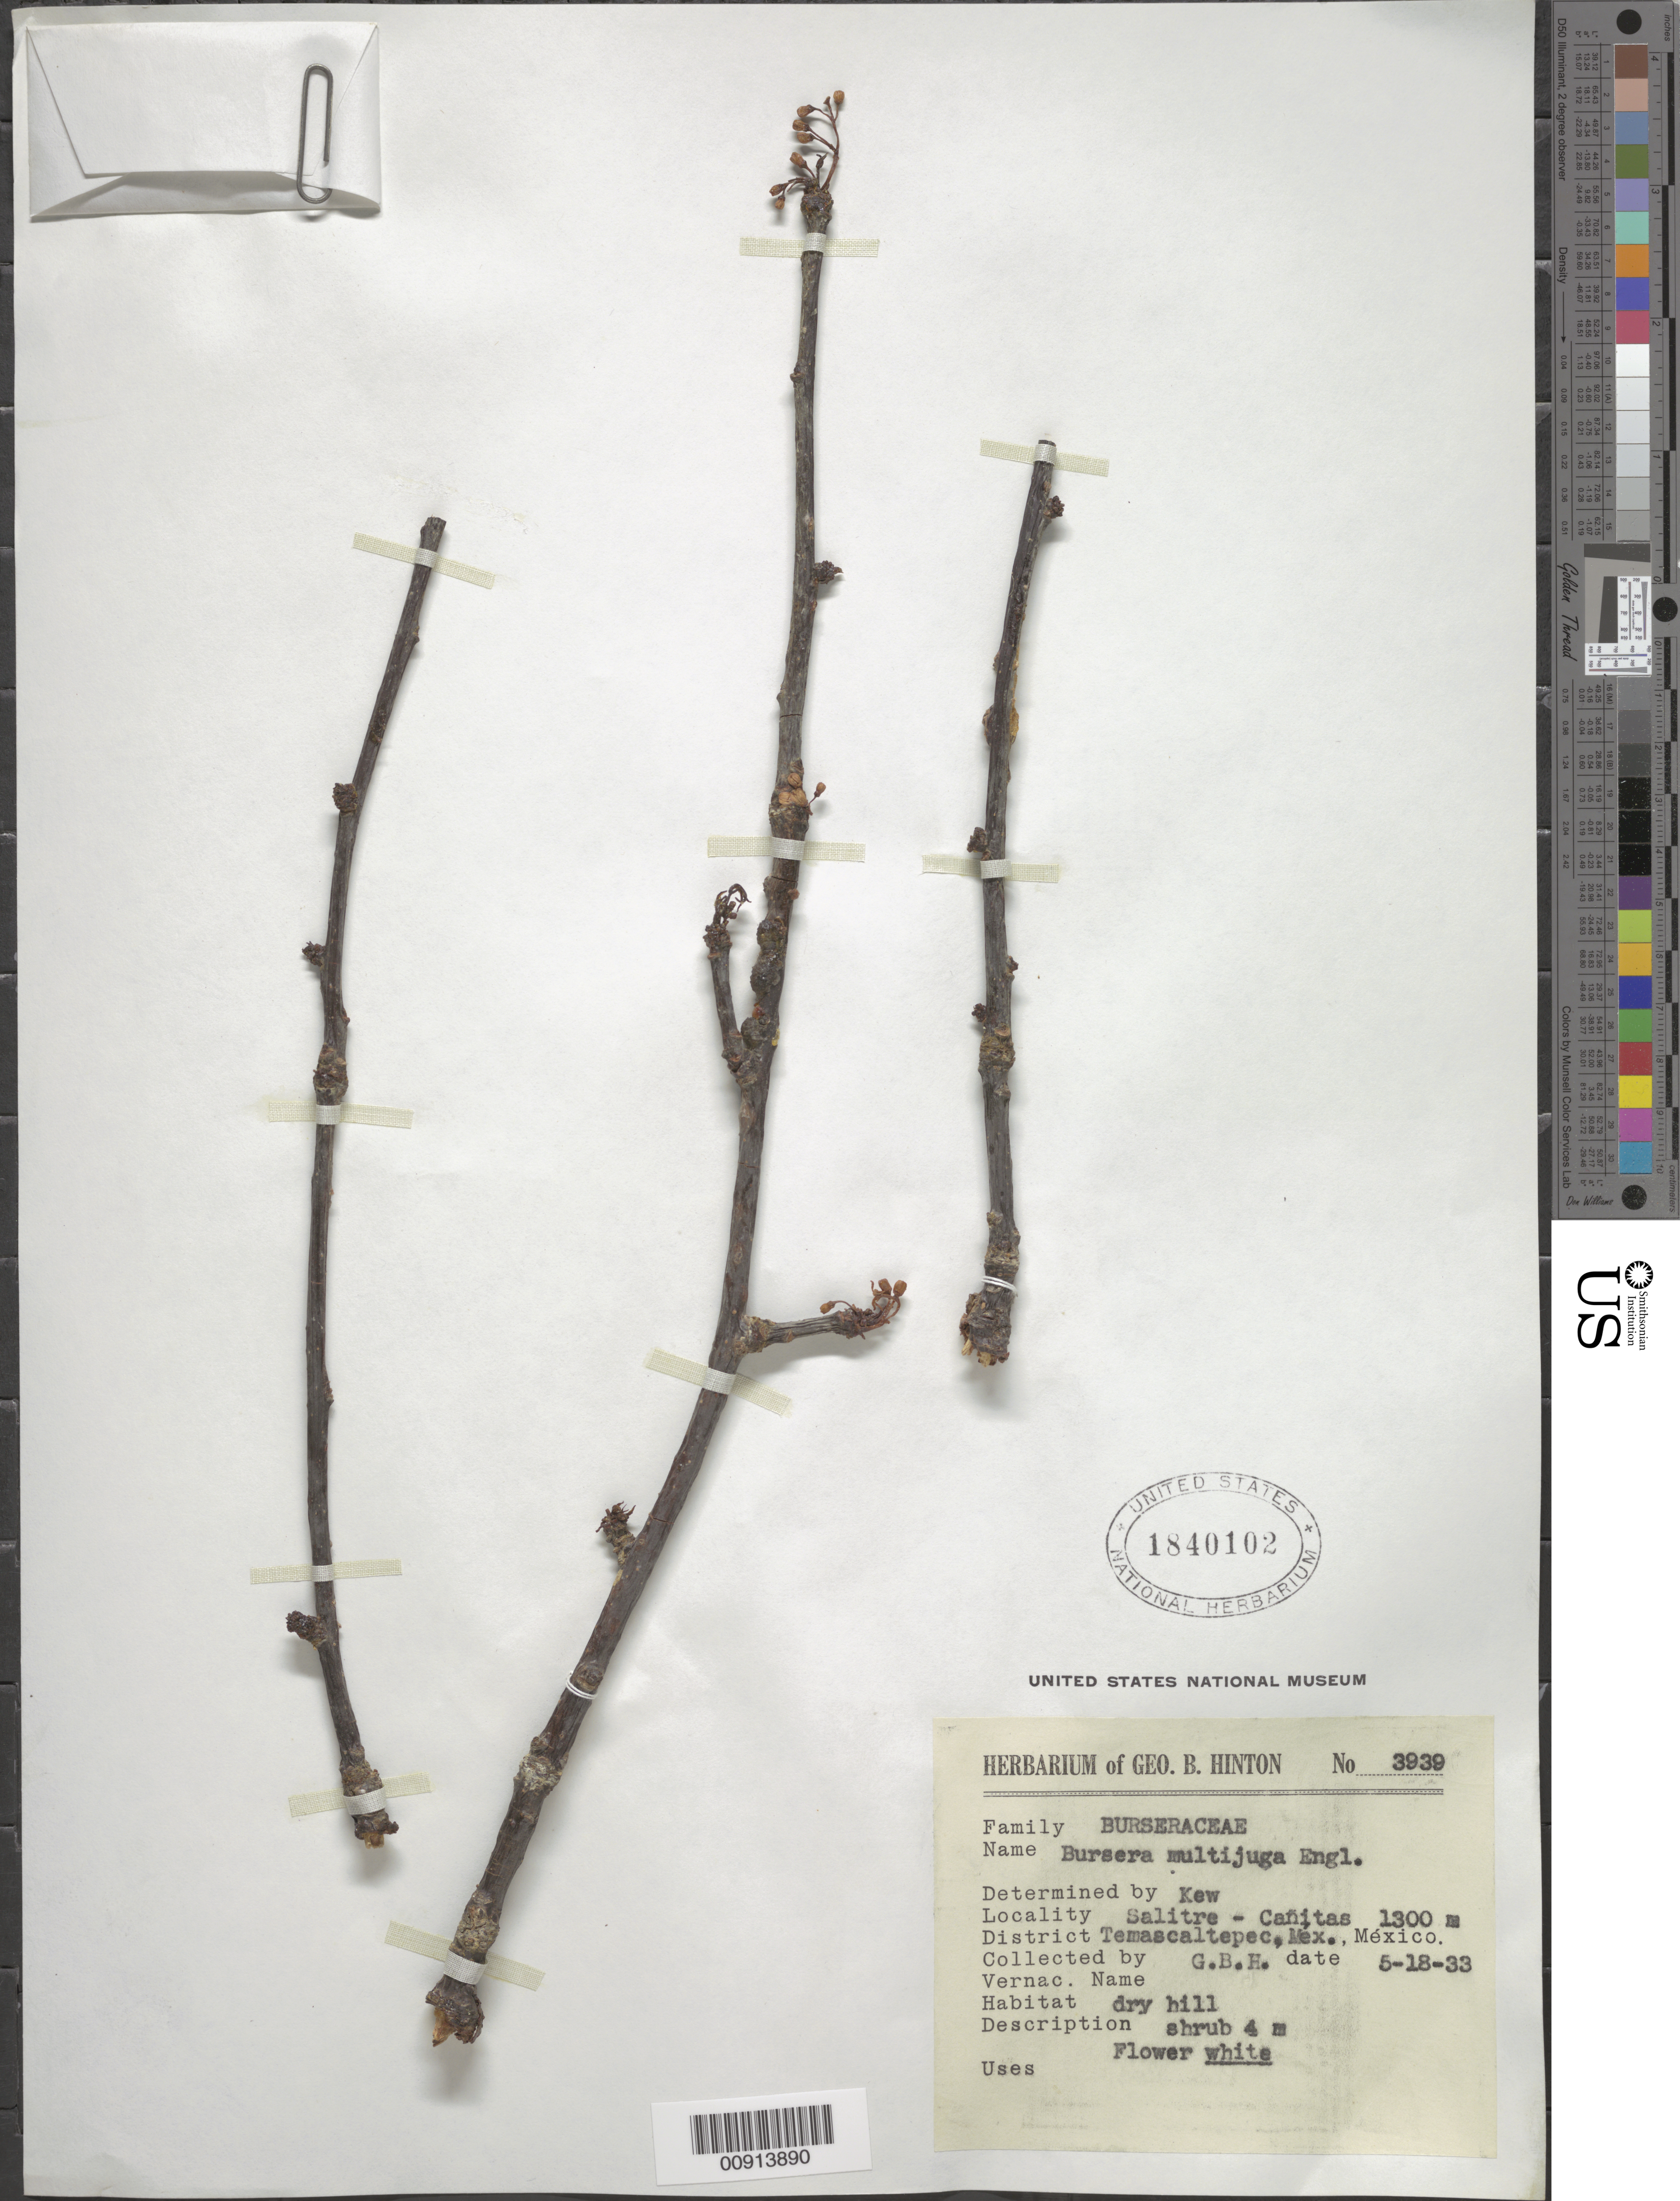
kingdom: Plantae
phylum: Tracheophyta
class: Magnoliopsida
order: Sapindales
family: Burseraceae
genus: Bursera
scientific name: Bursera multijuga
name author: Engl.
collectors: G. B. Hinton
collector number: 3939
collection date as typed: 18 May 1933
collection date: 1933-05-18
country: Mexico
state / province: México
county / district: Temascaltepec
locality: Salitre - Cañitas, District Temascaltepec, State of México.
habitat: Dry hill.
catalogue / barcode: US 1840102